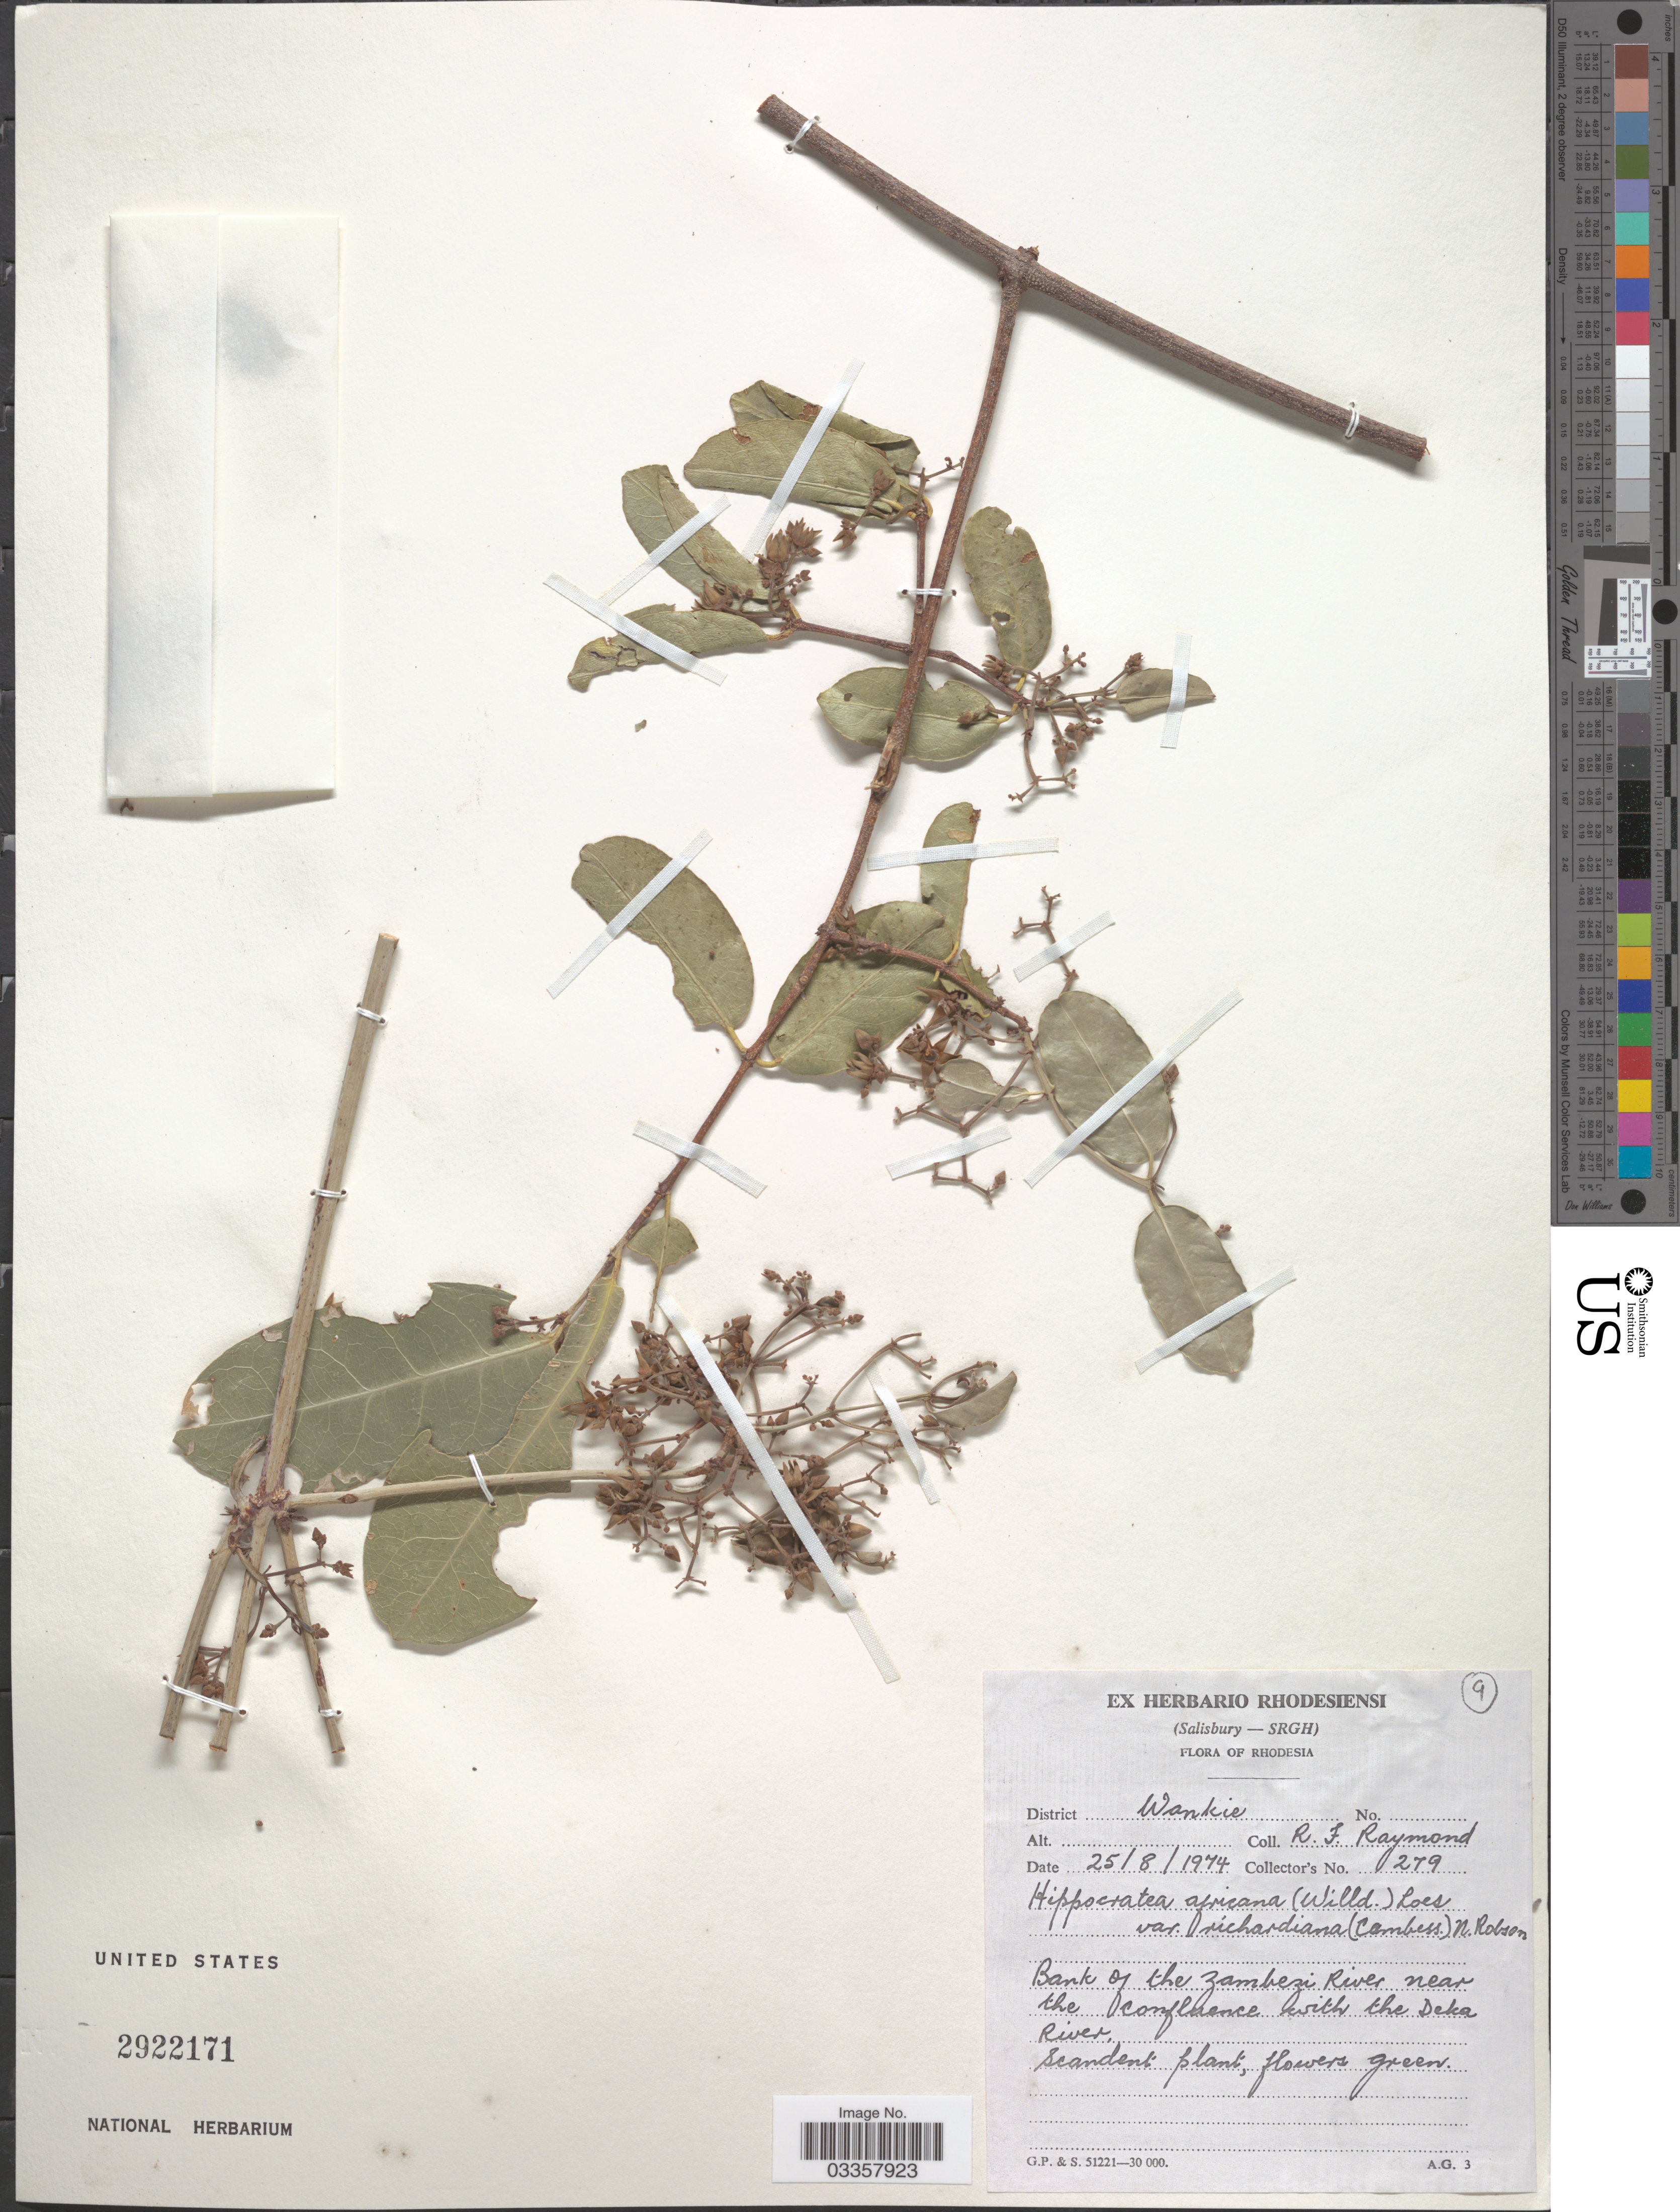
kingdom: Plantae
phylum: Tracheophyta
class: Magnoliopsida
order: Celastrales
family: Celastraceae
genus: Loeseneriella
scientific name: Loeseneriella africana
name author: (Willd.) R. Wilczek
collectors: R. Raymond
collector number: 279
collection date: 1974-08-25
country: Zimbabwe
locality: Rhodesia. District Wankie. Bank of the Zambezi River near the confluence with the Deka River.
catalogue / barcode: US 2922171